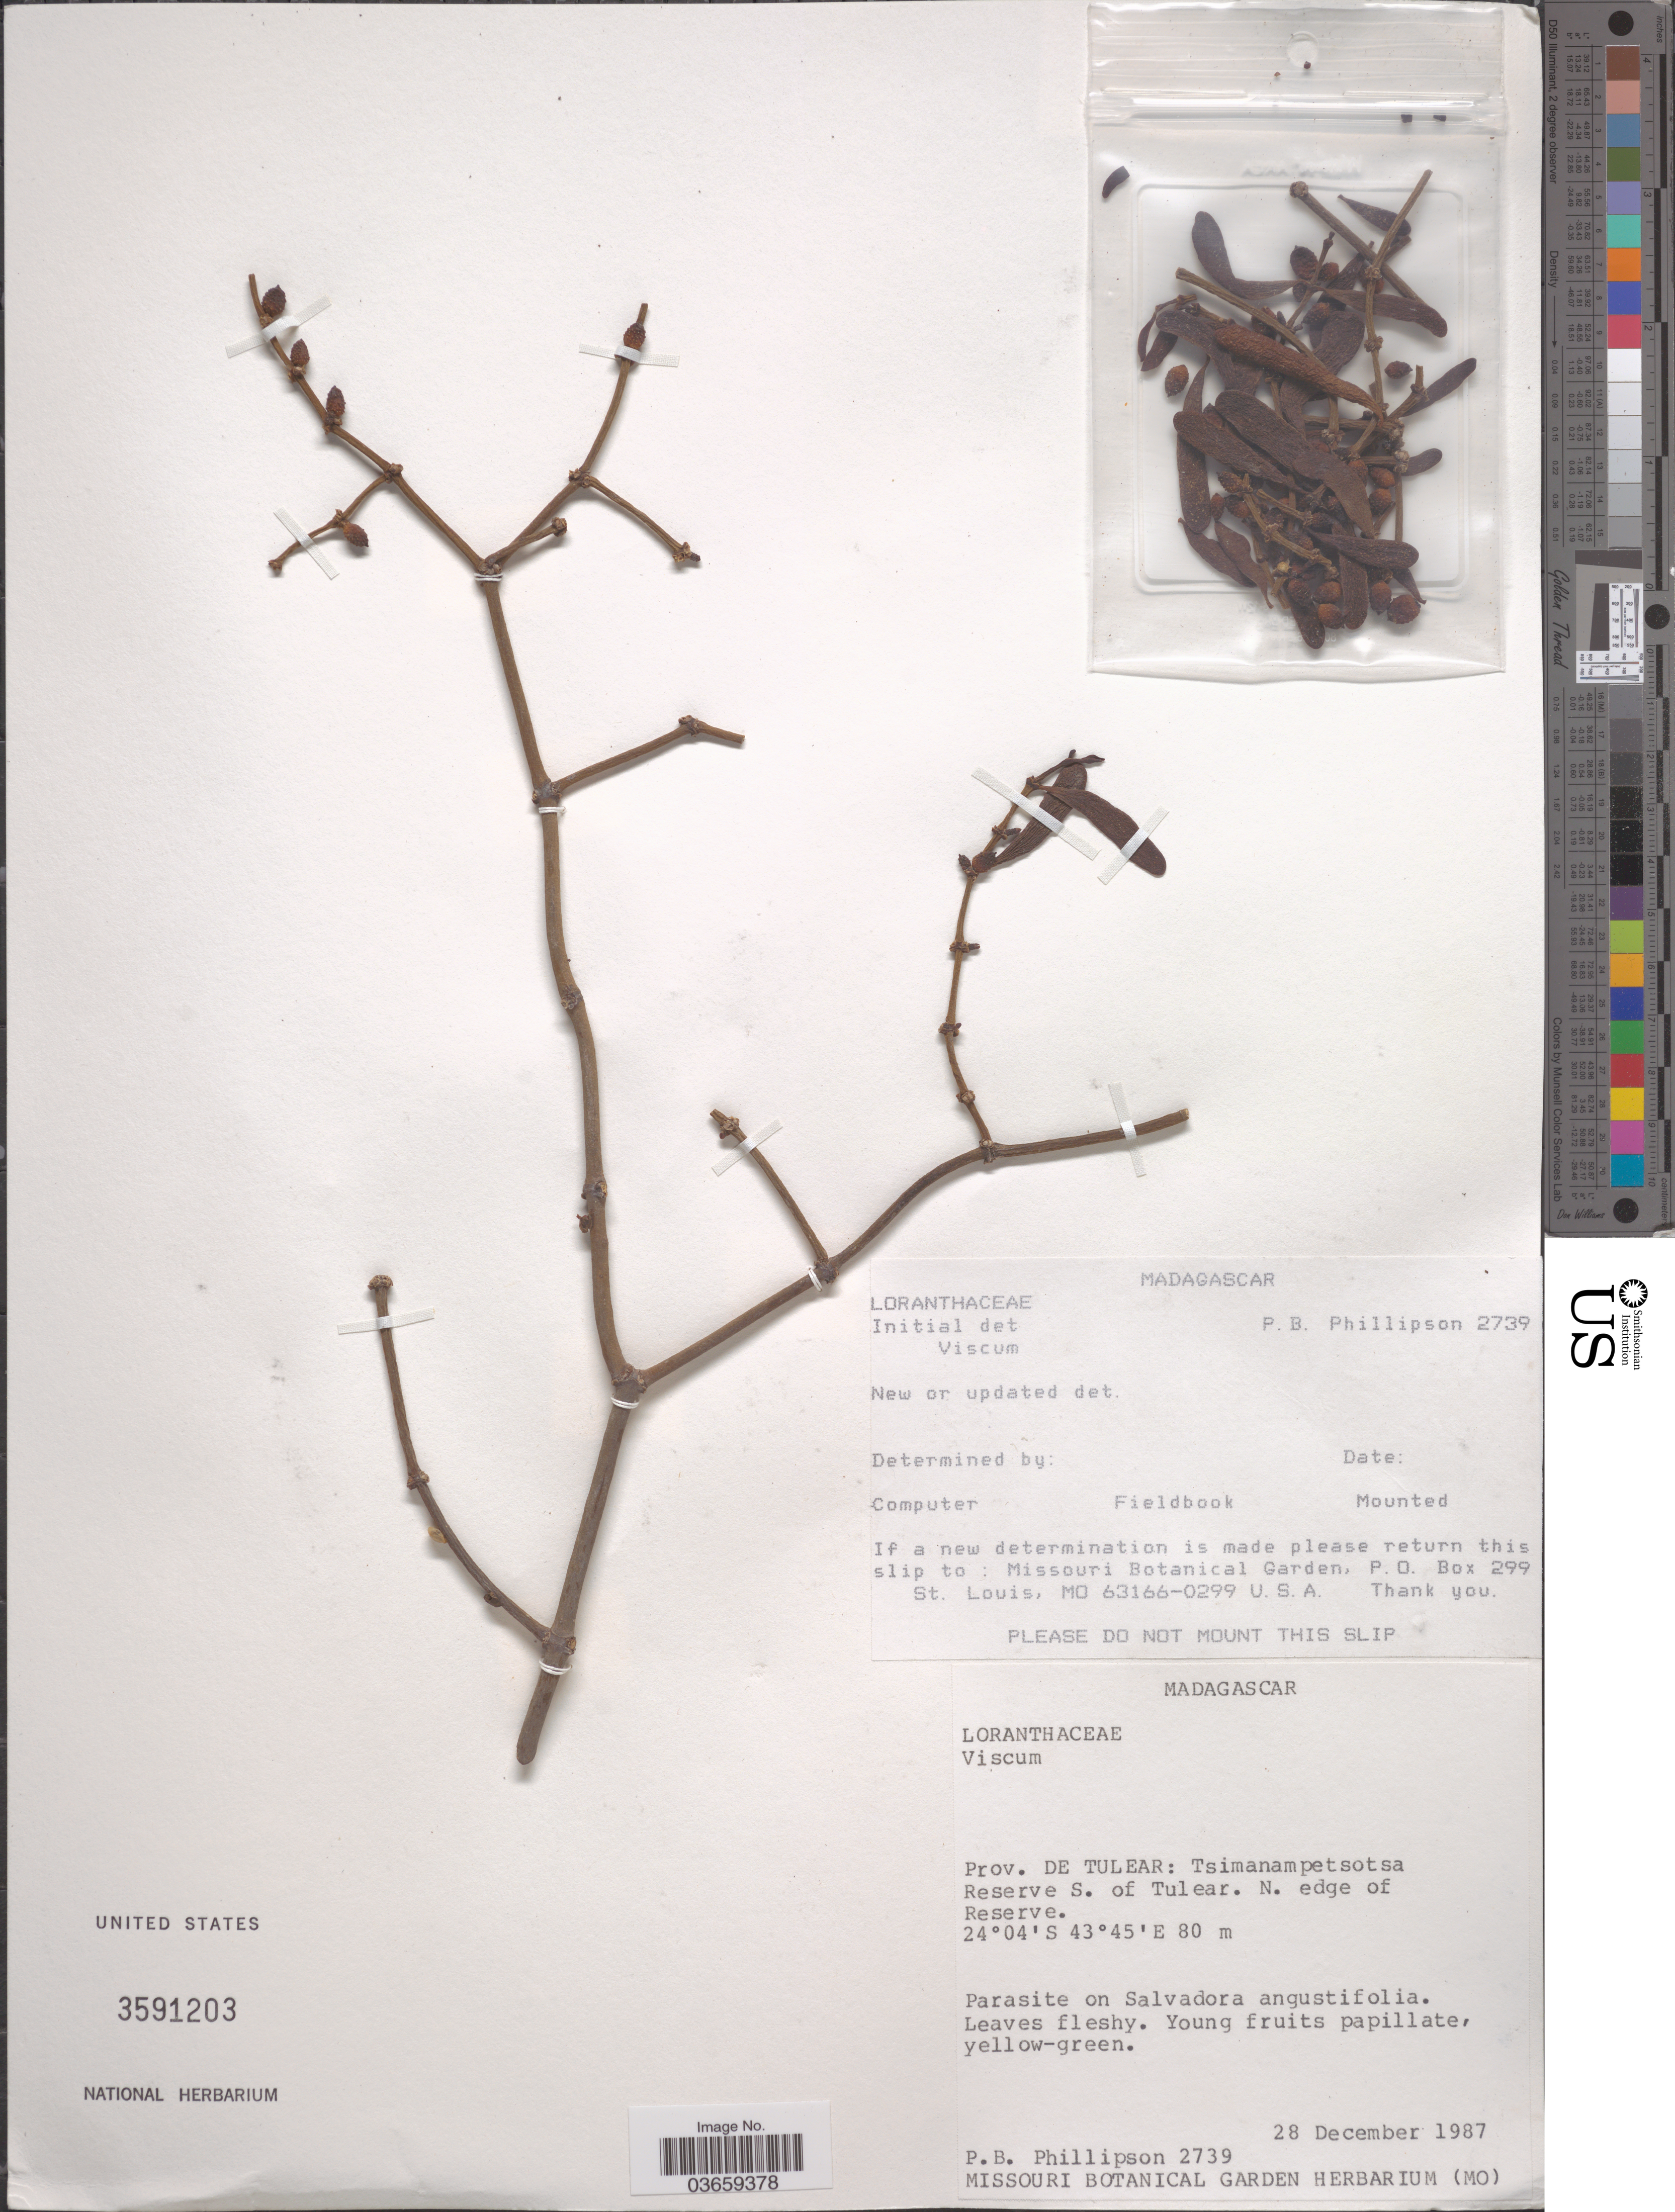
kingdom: Plantae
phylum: Tracheophyta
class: Magnoliopsida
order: Santalales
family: Viscaceae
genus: Viscum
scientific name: Viscum sp.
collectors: P. B. Phillipson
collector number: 2739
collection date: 1987-12-28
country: Madagascar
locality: Prov. de Tulear: Tsimanampetsotsa Reserve S. of Tulear. N. edge of Reserve.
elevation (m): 80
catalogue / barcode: US 3591203